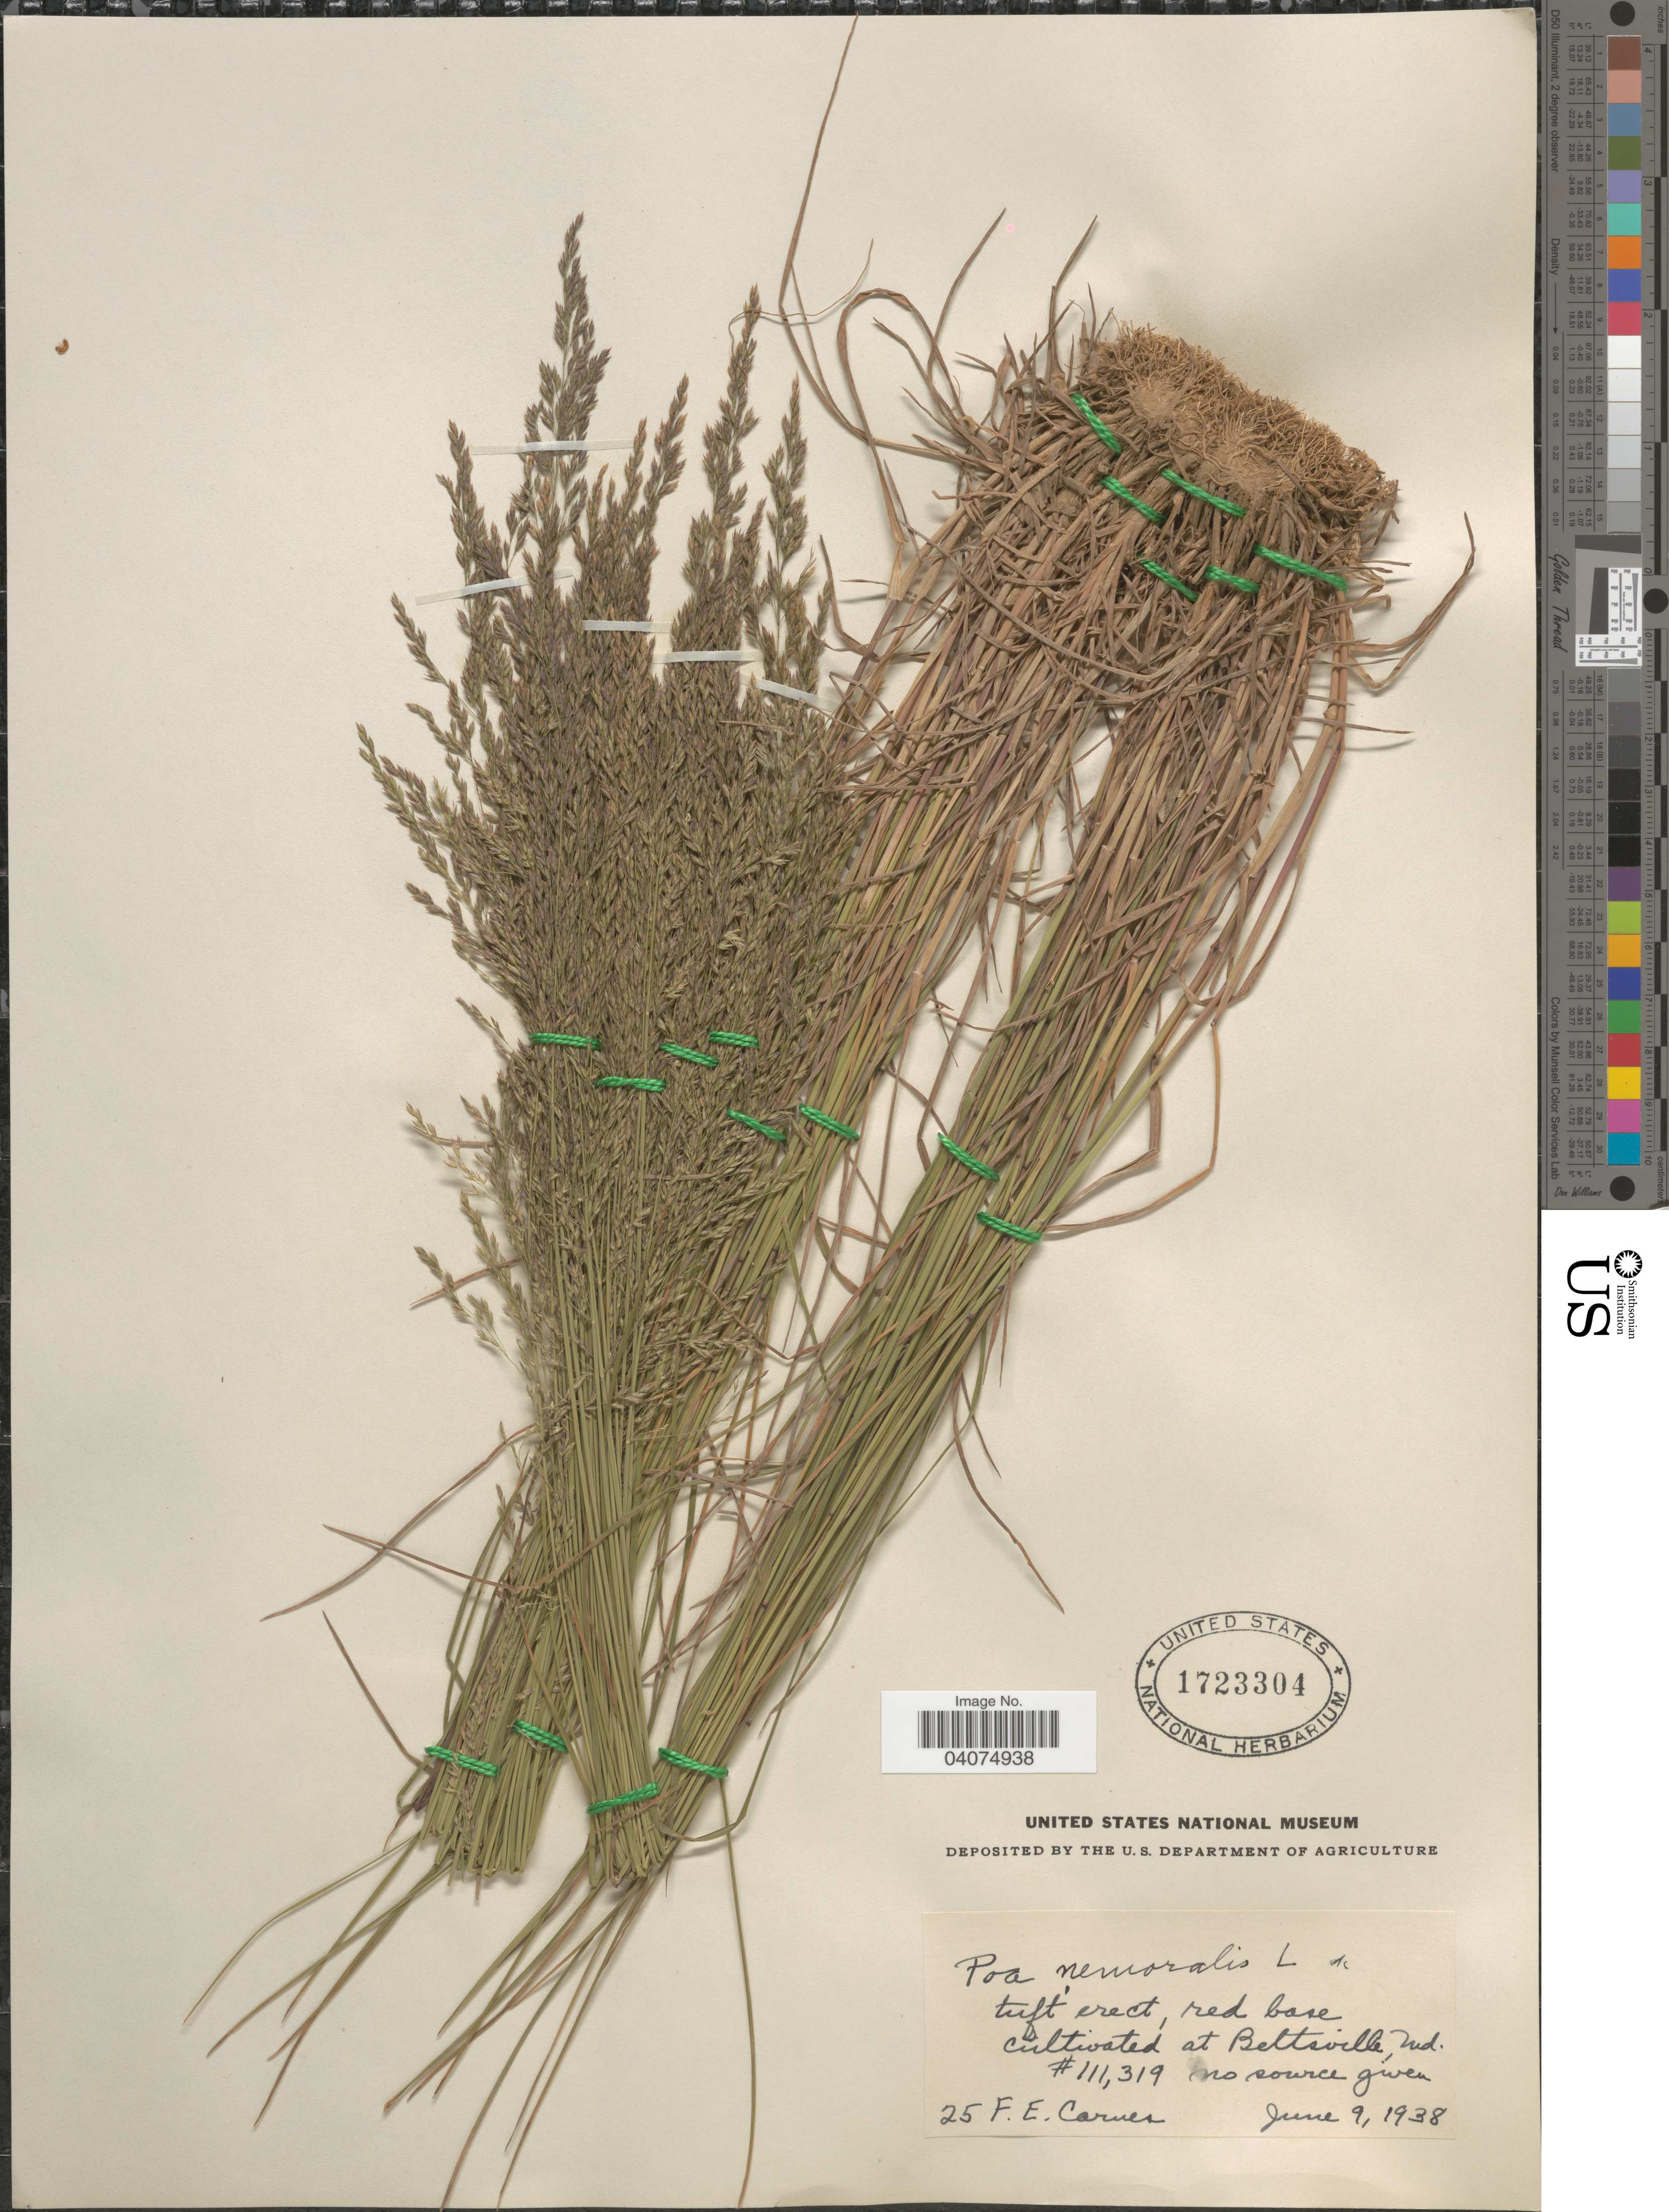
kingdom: Plantae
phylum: Tracheophyta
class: Liliopsida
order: Poales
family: Poaceae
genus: Poa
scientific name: Poa nemoralis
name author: L.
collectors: F. Carnes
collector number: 25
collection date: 1938-06-09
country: United States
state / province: Maryland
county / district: Prince George's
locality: At Beltsville #111,319.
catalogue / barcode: US 1723304